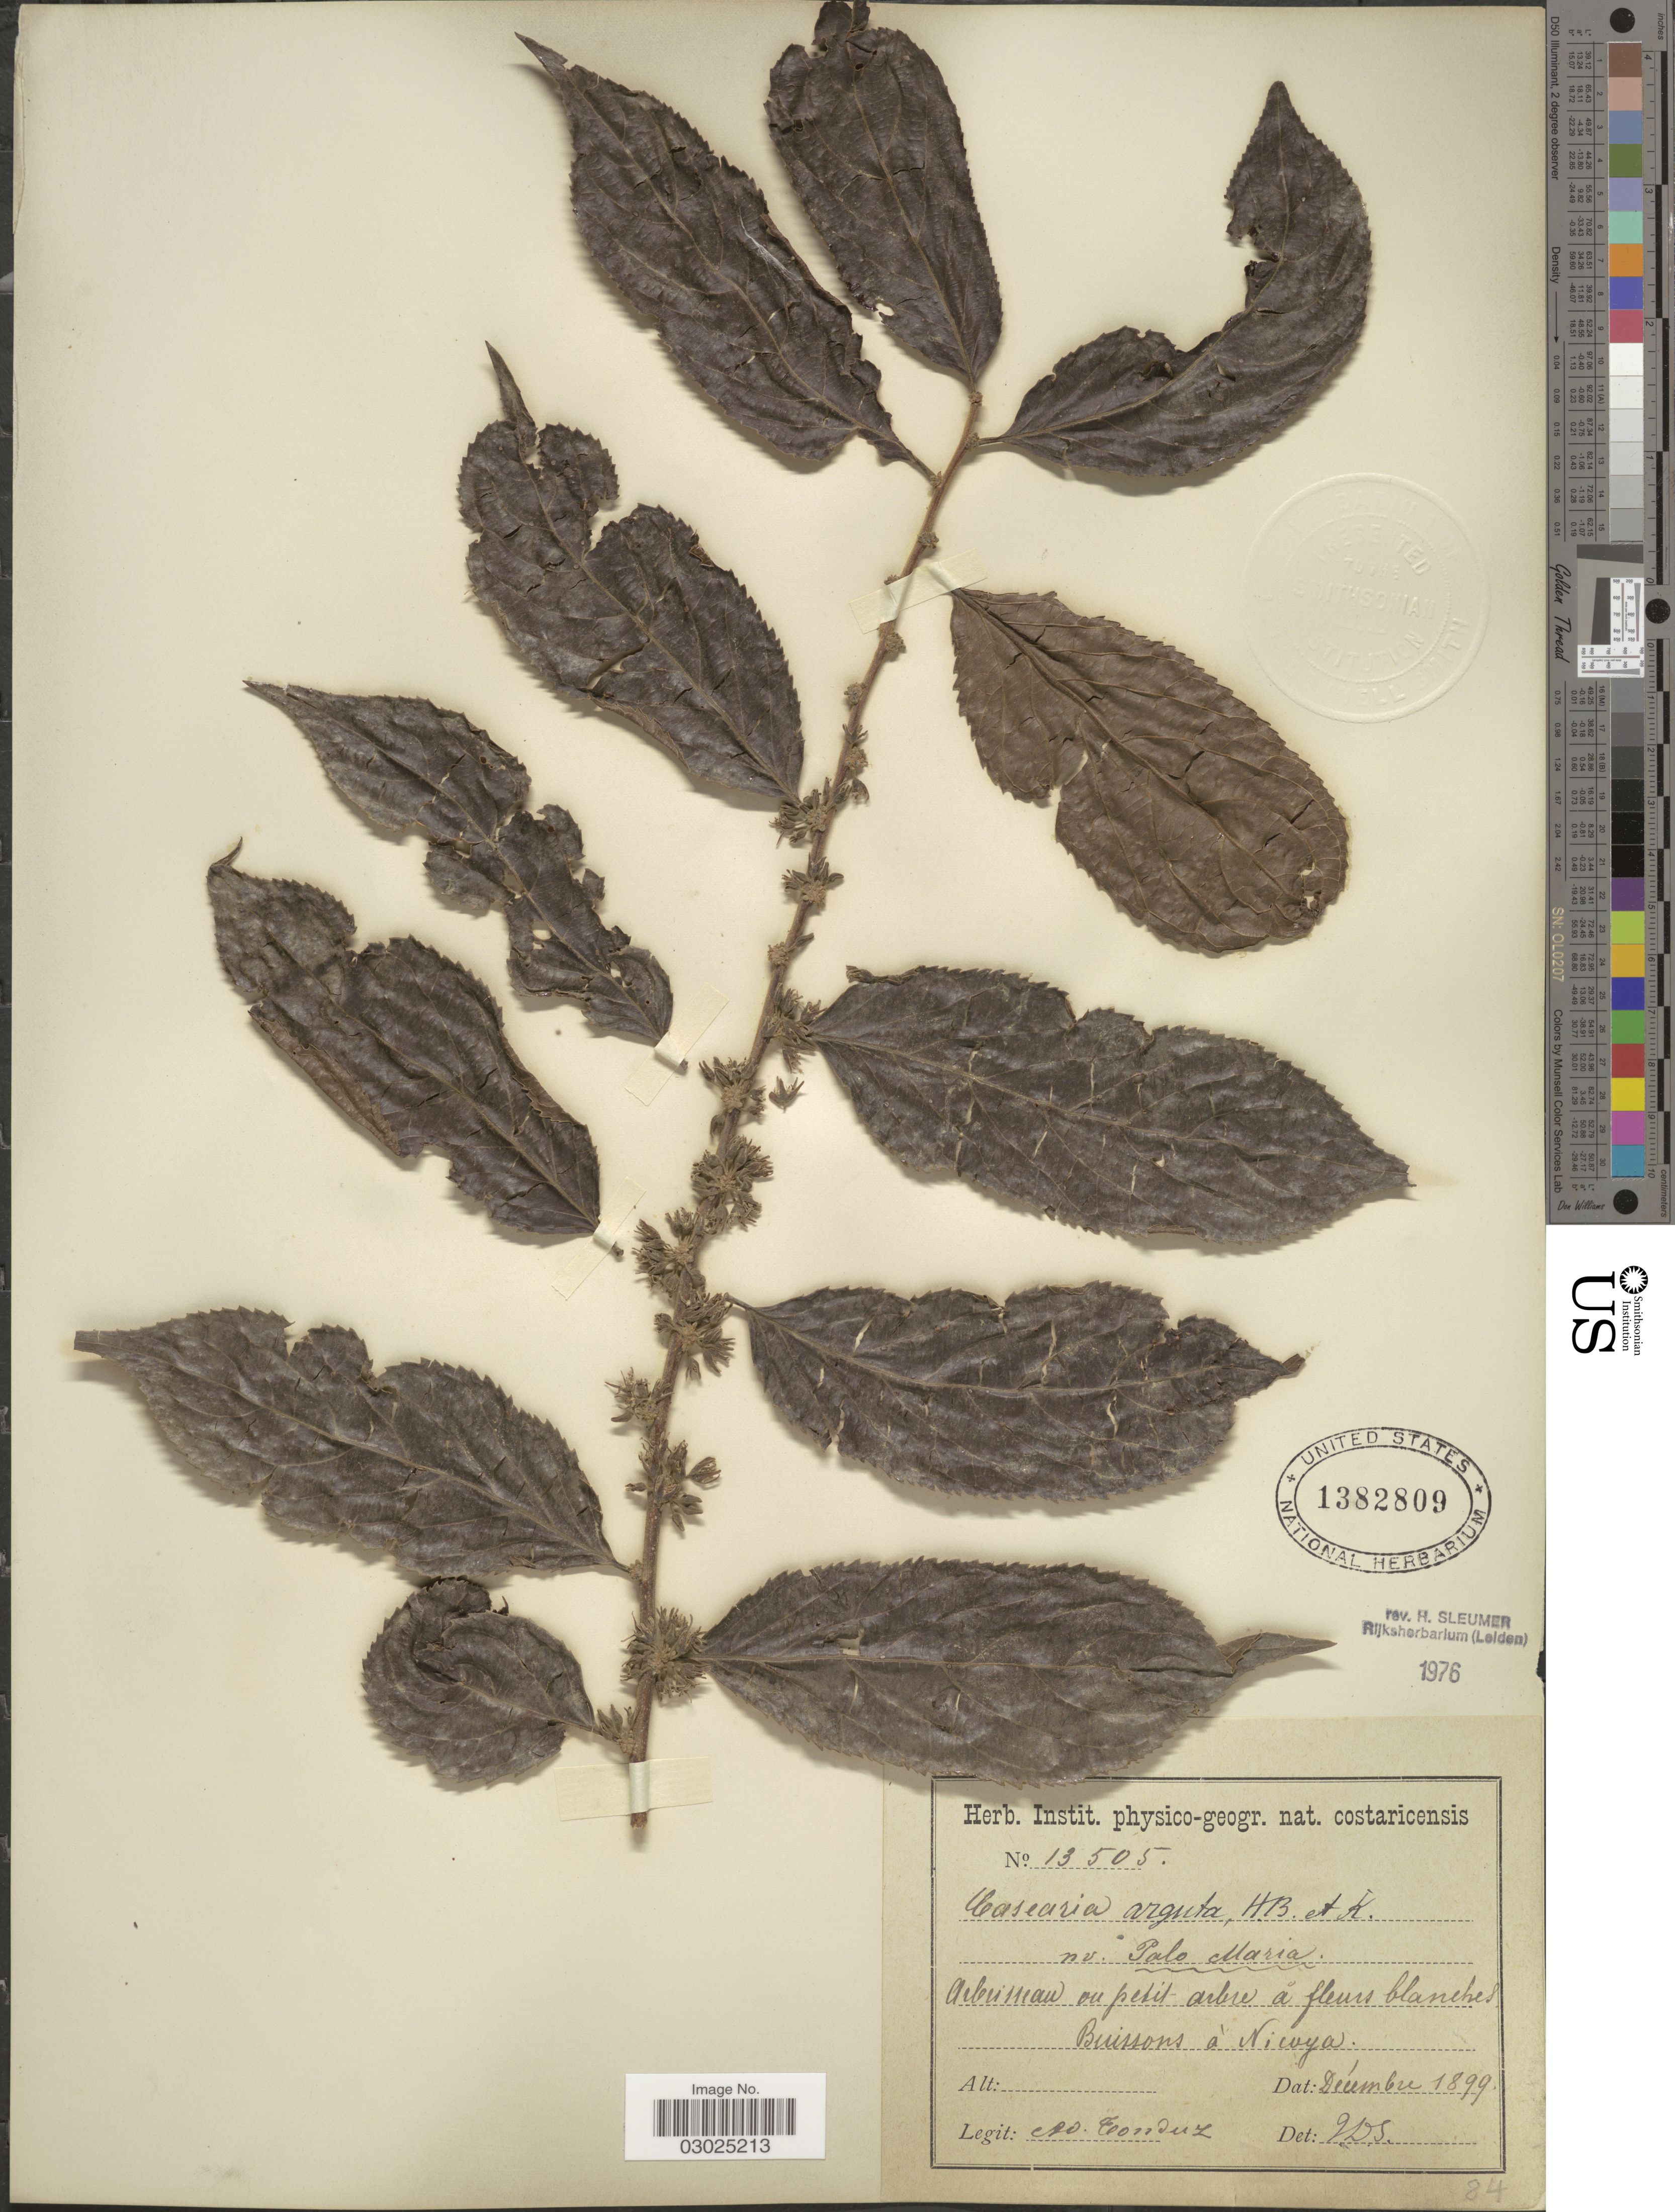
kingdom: Plantae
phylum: Tracheophyta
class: Magnoliopsida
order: Malpighiales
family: Salicaceae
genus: Casearia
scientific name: Casearia arguta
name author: Kunth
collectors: A. Tonduz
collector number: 13505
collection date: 1899-12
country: Costa Rica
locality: Buissons à Nicaya.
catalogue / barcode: US 1382809